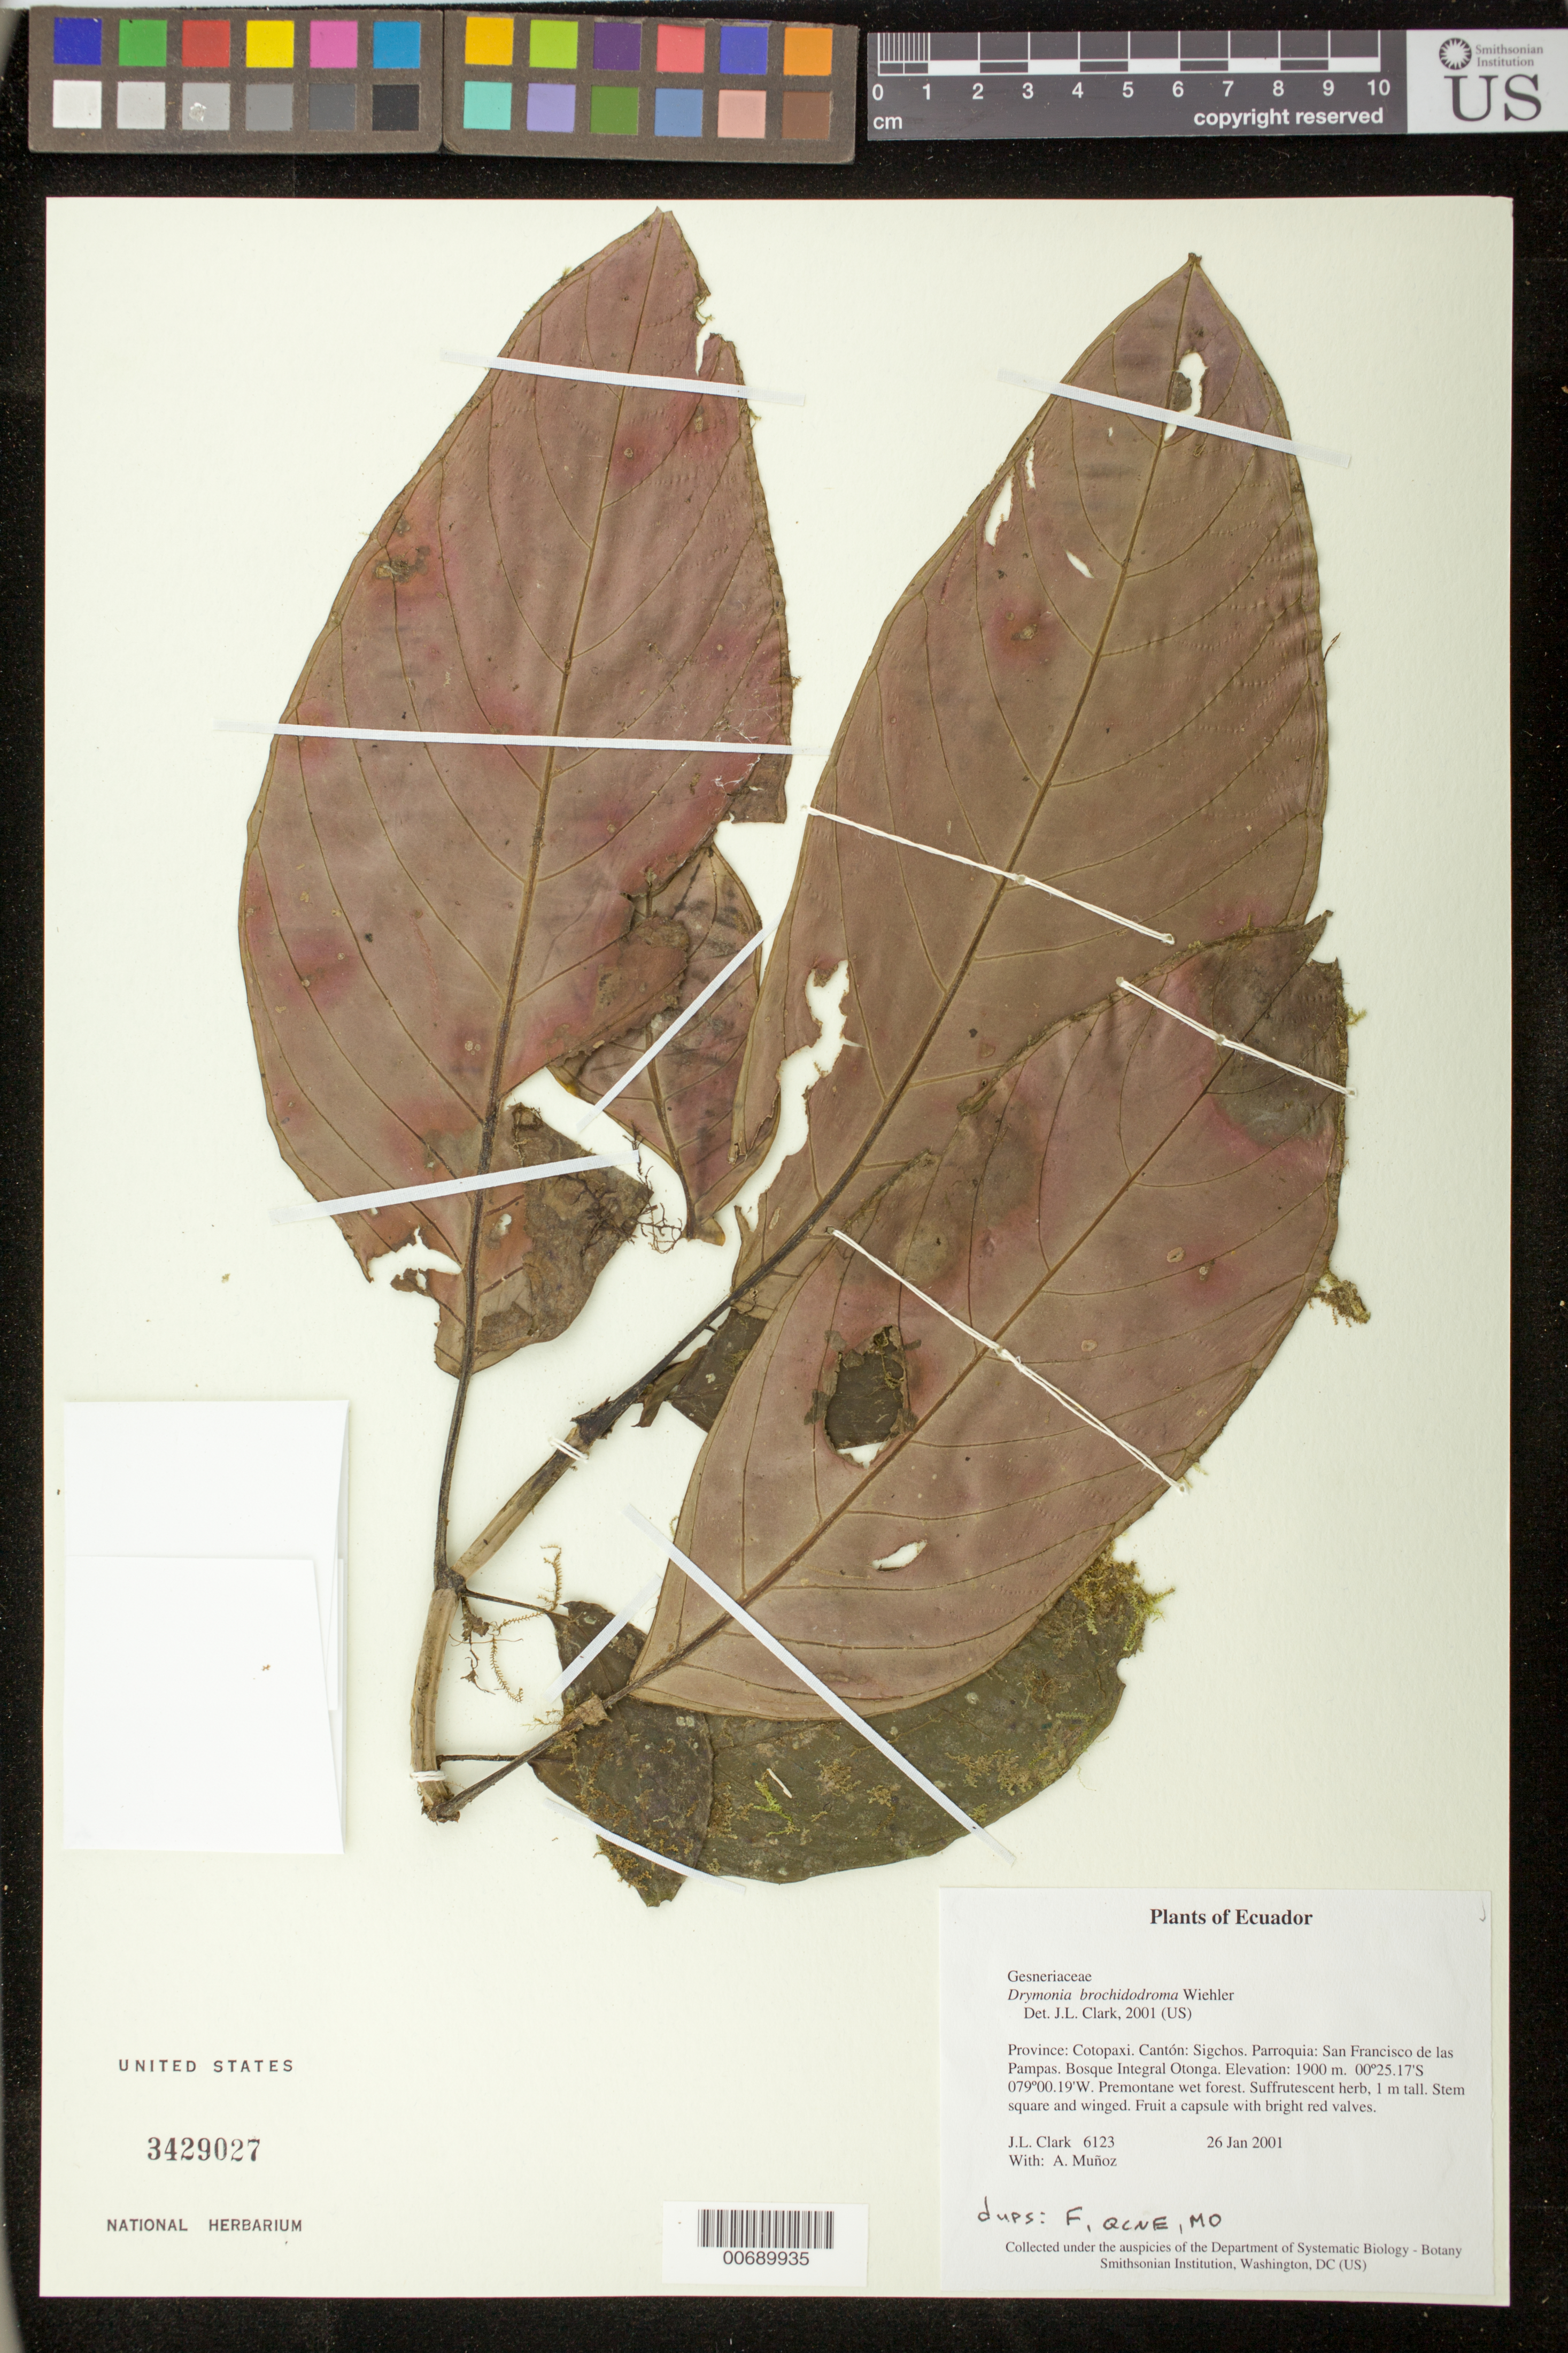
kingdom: Plantae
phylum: Tracheophyta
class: Magnoliopsida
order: Lamiales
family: Gesneriaceae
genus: Drymonia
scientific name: Drymonia brochidodroma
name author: Wiehler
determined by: Clark, J. L., (SEL), The Marie Selby Botanical Garden (UNITED STATES)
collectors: J. L. Clark & A. Muñoz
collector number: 06123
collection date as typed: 26 Jan 2001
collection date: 2001-01-26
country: Ecuador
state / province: Cotopaxi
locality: Sigchos. Parroquia: San Francisco de las Pampas. Bosque Integral Otonga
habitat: Premontane wet forest.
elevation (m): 1900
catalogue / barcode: US 3429027